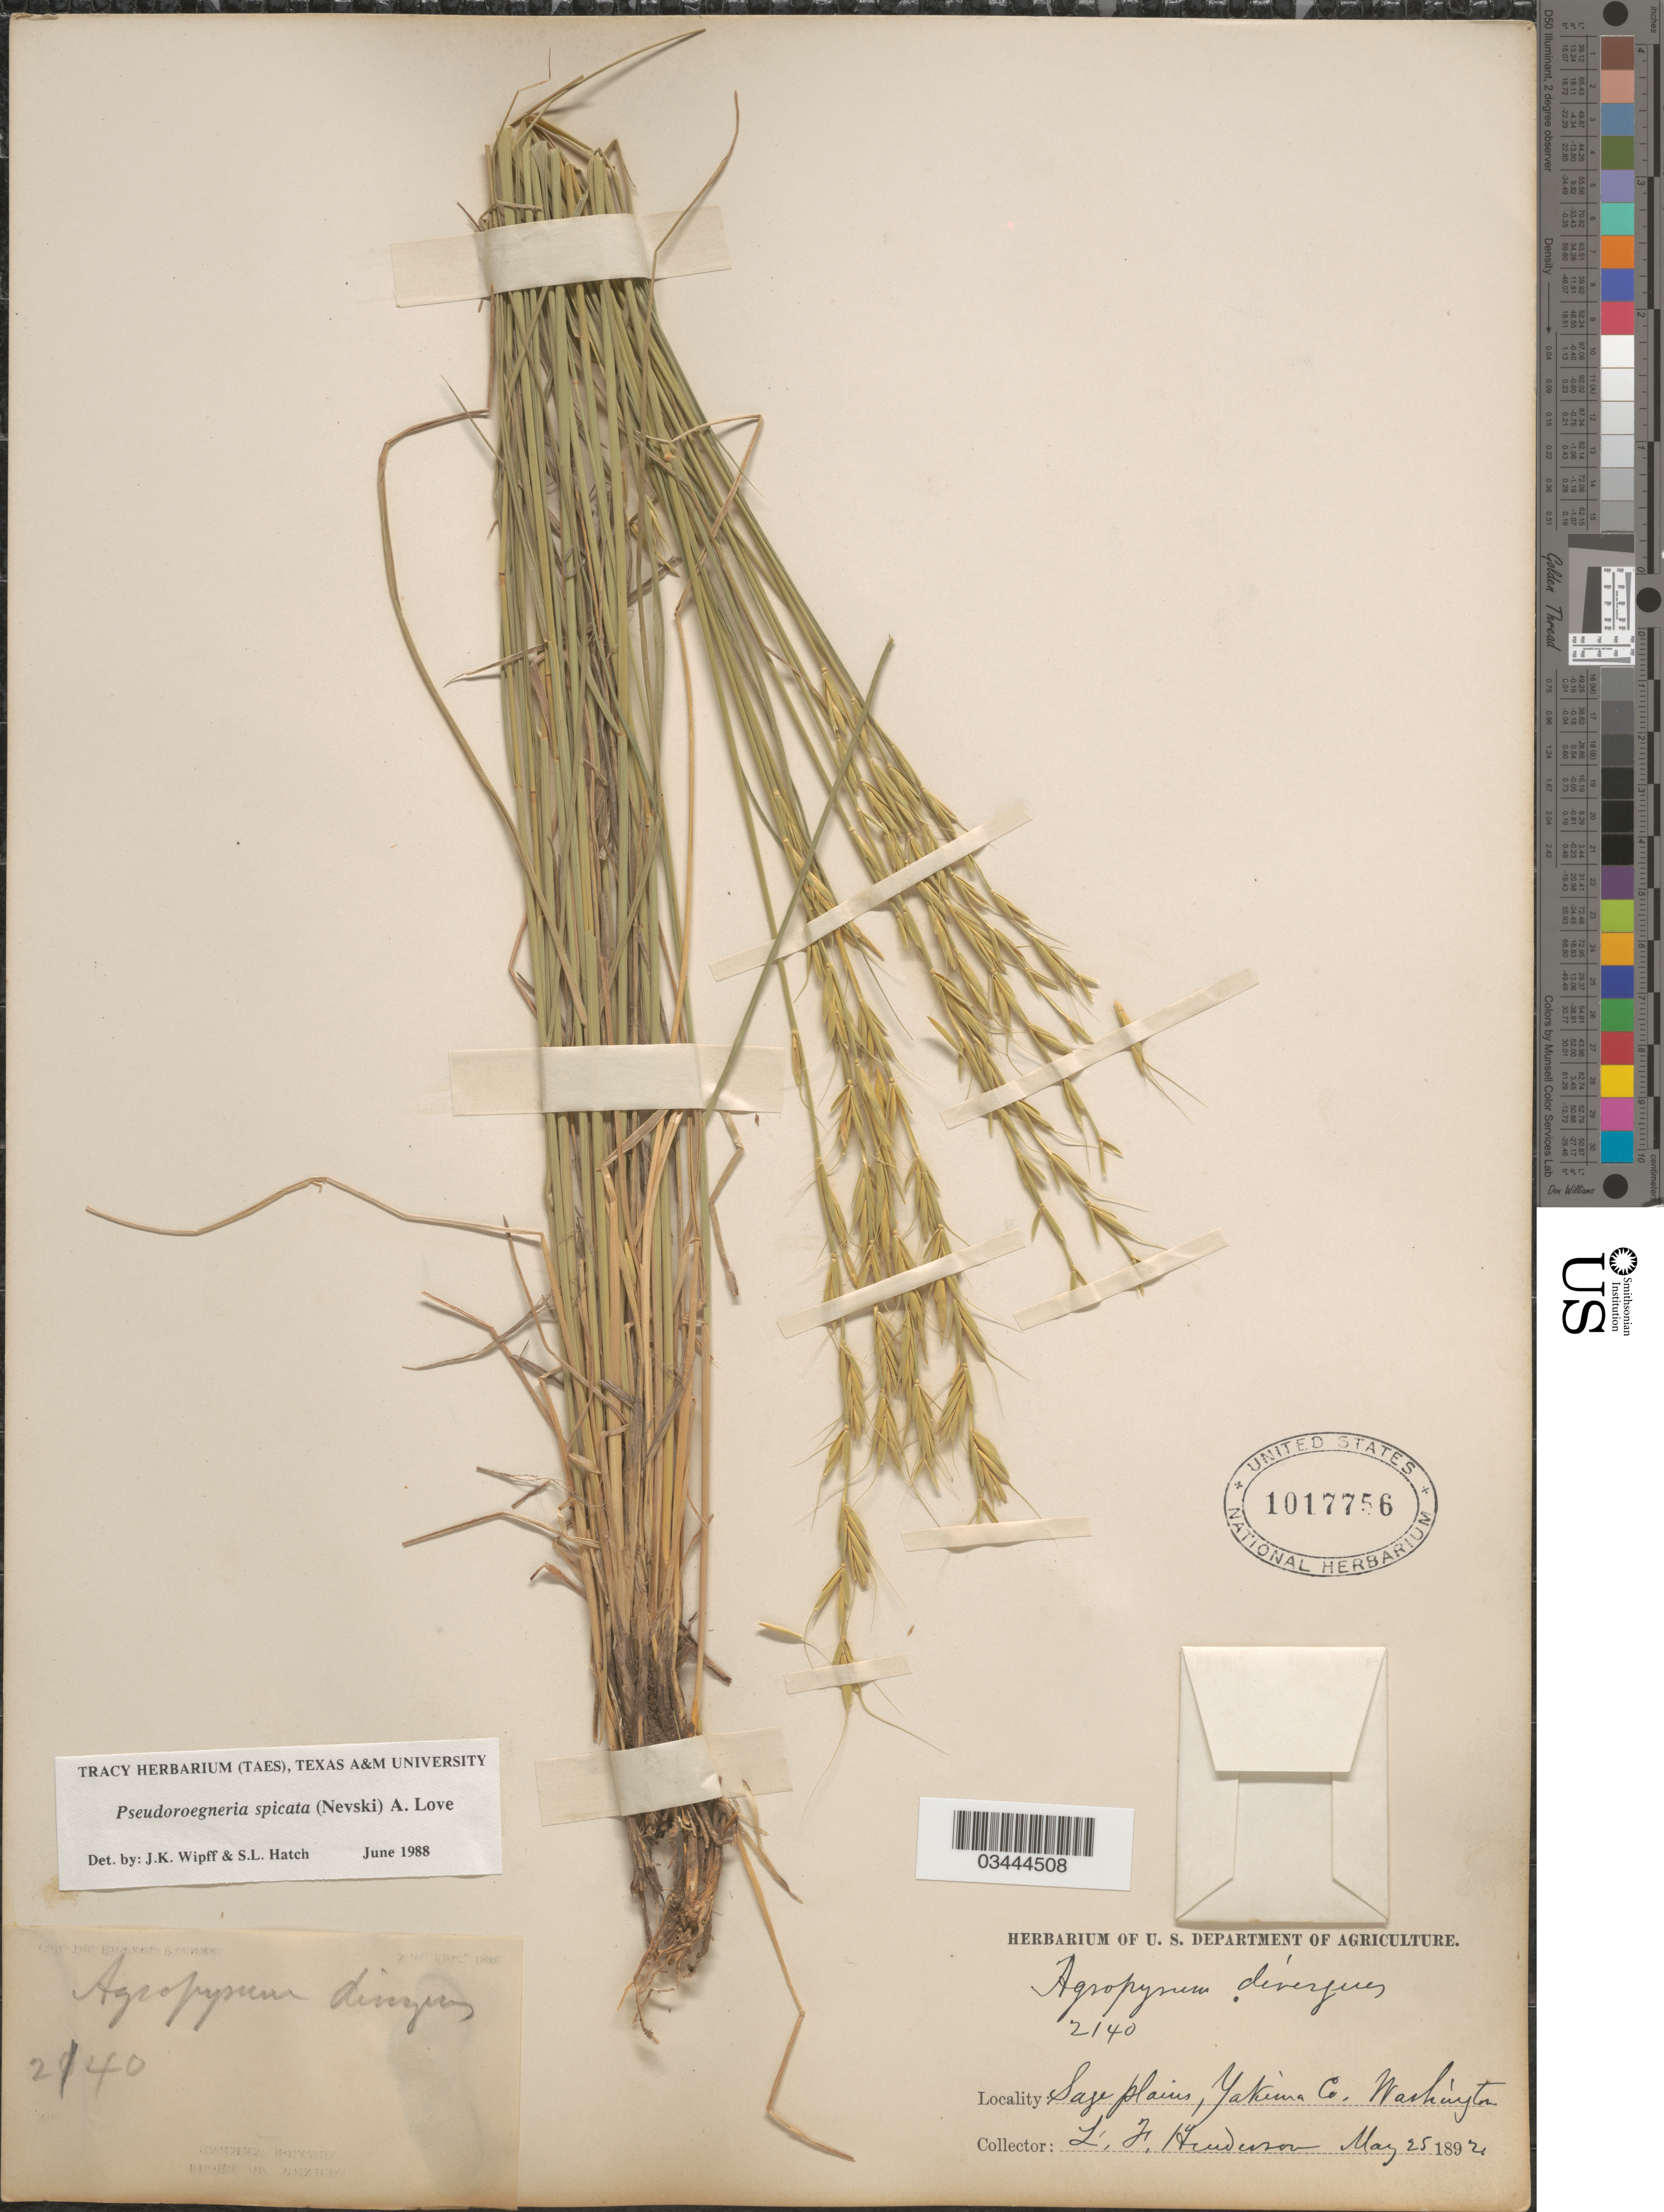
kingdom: Plantae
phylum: Tracheophyta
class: Liliopsida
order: Poales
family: Poaceae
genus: Pseudoroegneria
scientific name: Pseudoroegneria spicata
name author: (Pursh) Á. Löve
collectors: L. Henderson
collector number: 2140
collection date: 1892-05-25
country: United States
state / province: Washington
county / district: Yakima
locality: Sage Plains, Yakima Co.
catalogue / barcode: US 1017756